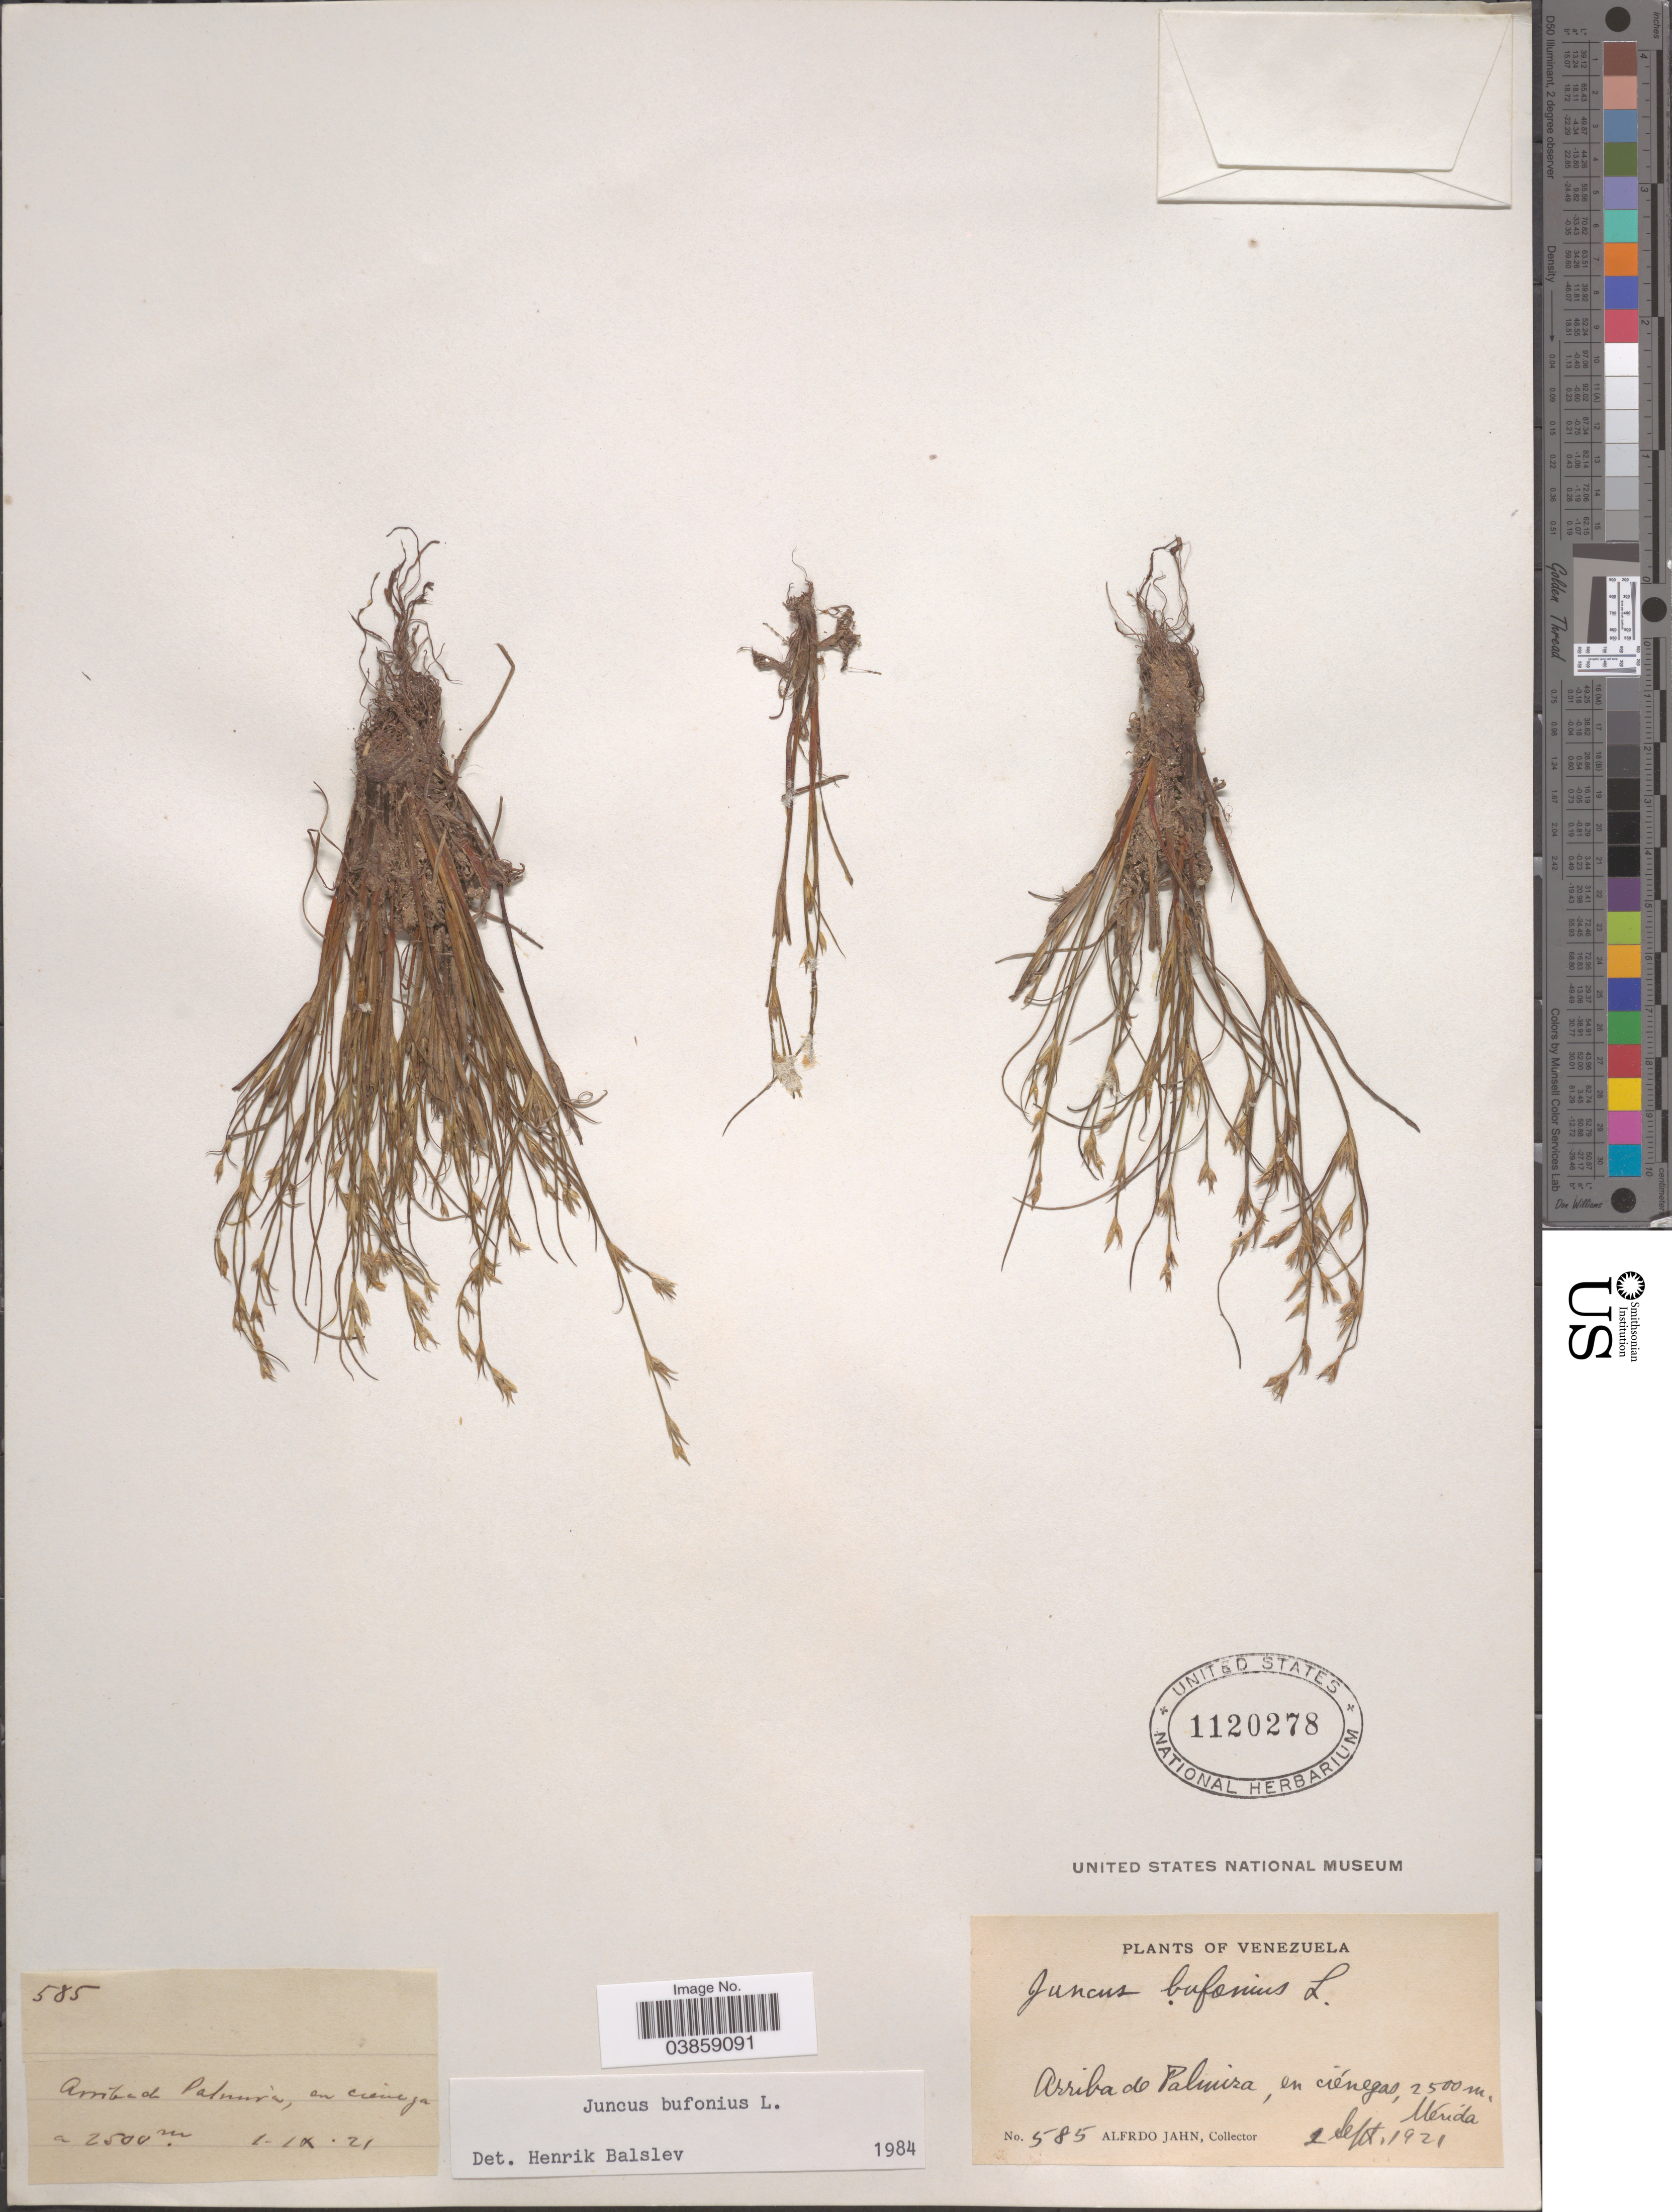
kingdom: Plantae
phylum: Tracheophyta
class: Liliopsida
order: Poales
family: Juncaceae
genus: Juncus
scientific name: Juncus bufonius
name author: L.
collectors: A. Jahn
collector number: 585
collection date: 1921-09-02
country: Venezuela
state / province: Merida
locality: Arriba de Palmira, en ciénegas.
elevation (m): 2500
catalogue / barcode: US 1120278